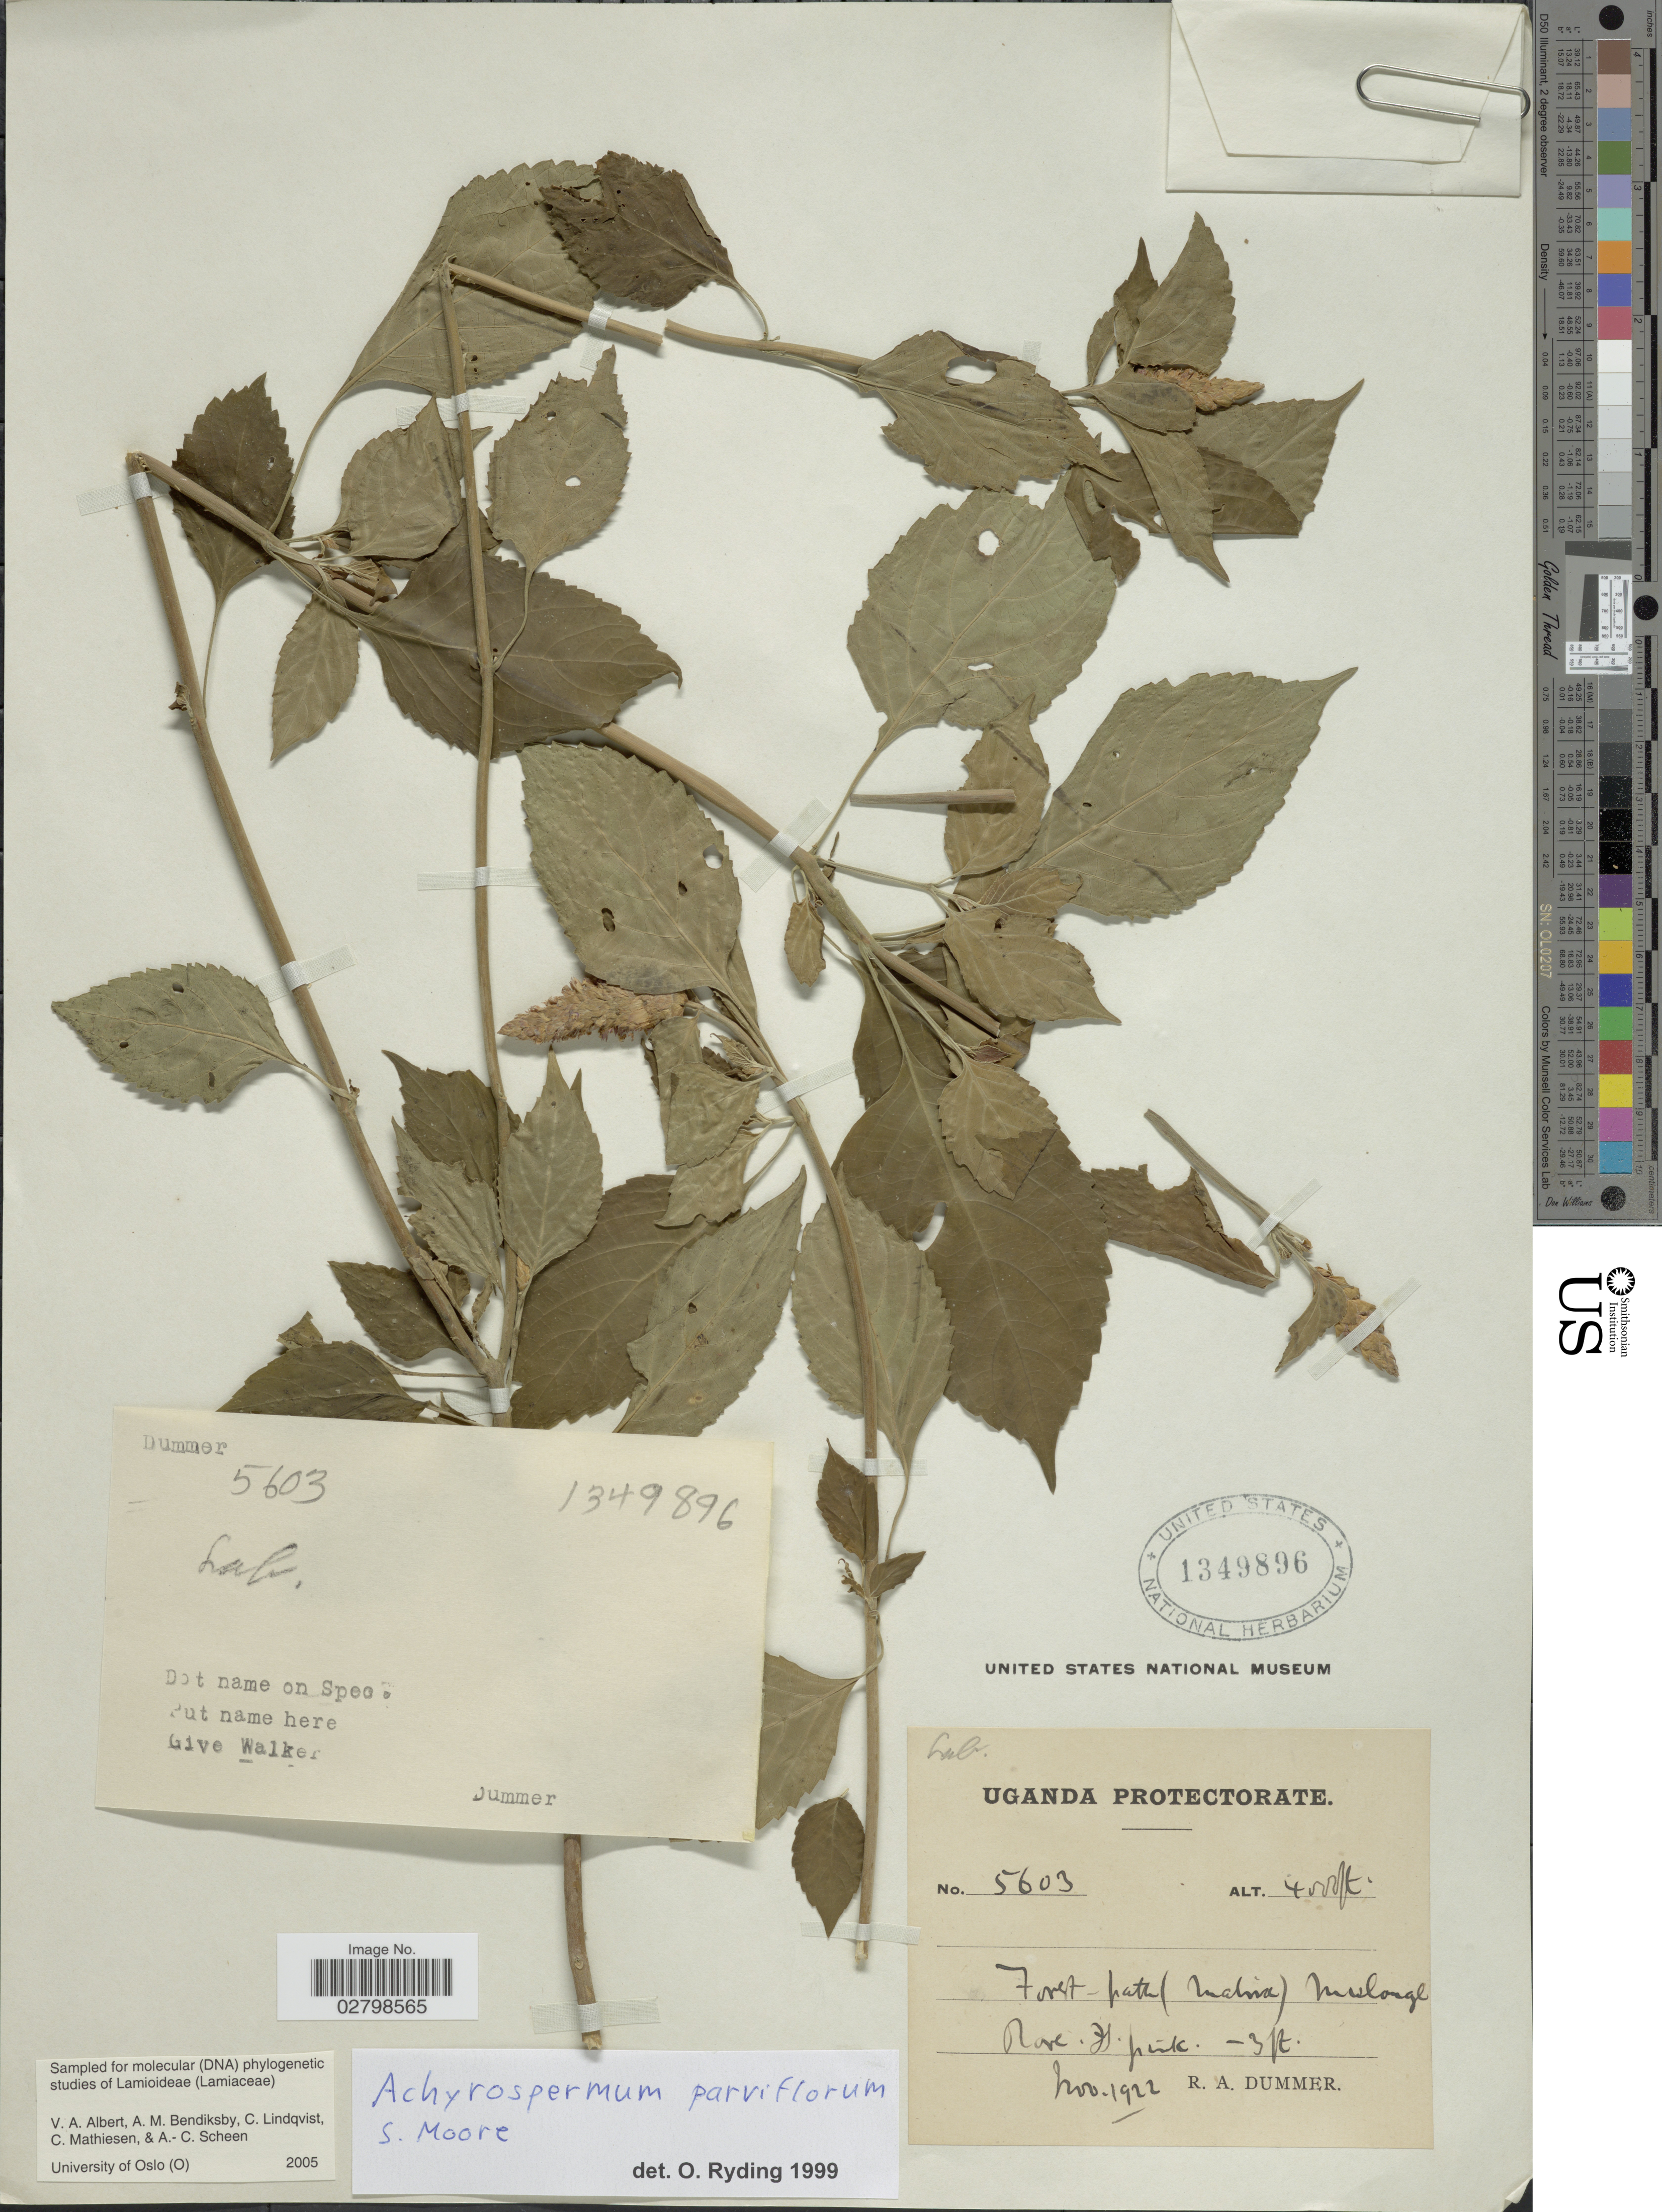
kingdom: Plantae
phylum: Tracheophyta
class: Magnoliopsida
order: Lamiales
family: Lamiaceae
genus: Achyrospermum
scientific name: Achyrospermum parviflorum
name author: S. Moore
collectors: R. Dümmer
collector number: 5603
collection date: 1922-11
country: Uganda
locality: Uganda Protectorate. Forest-path (Mabira). Mulange.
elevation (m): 1219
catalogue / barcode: US 1349896